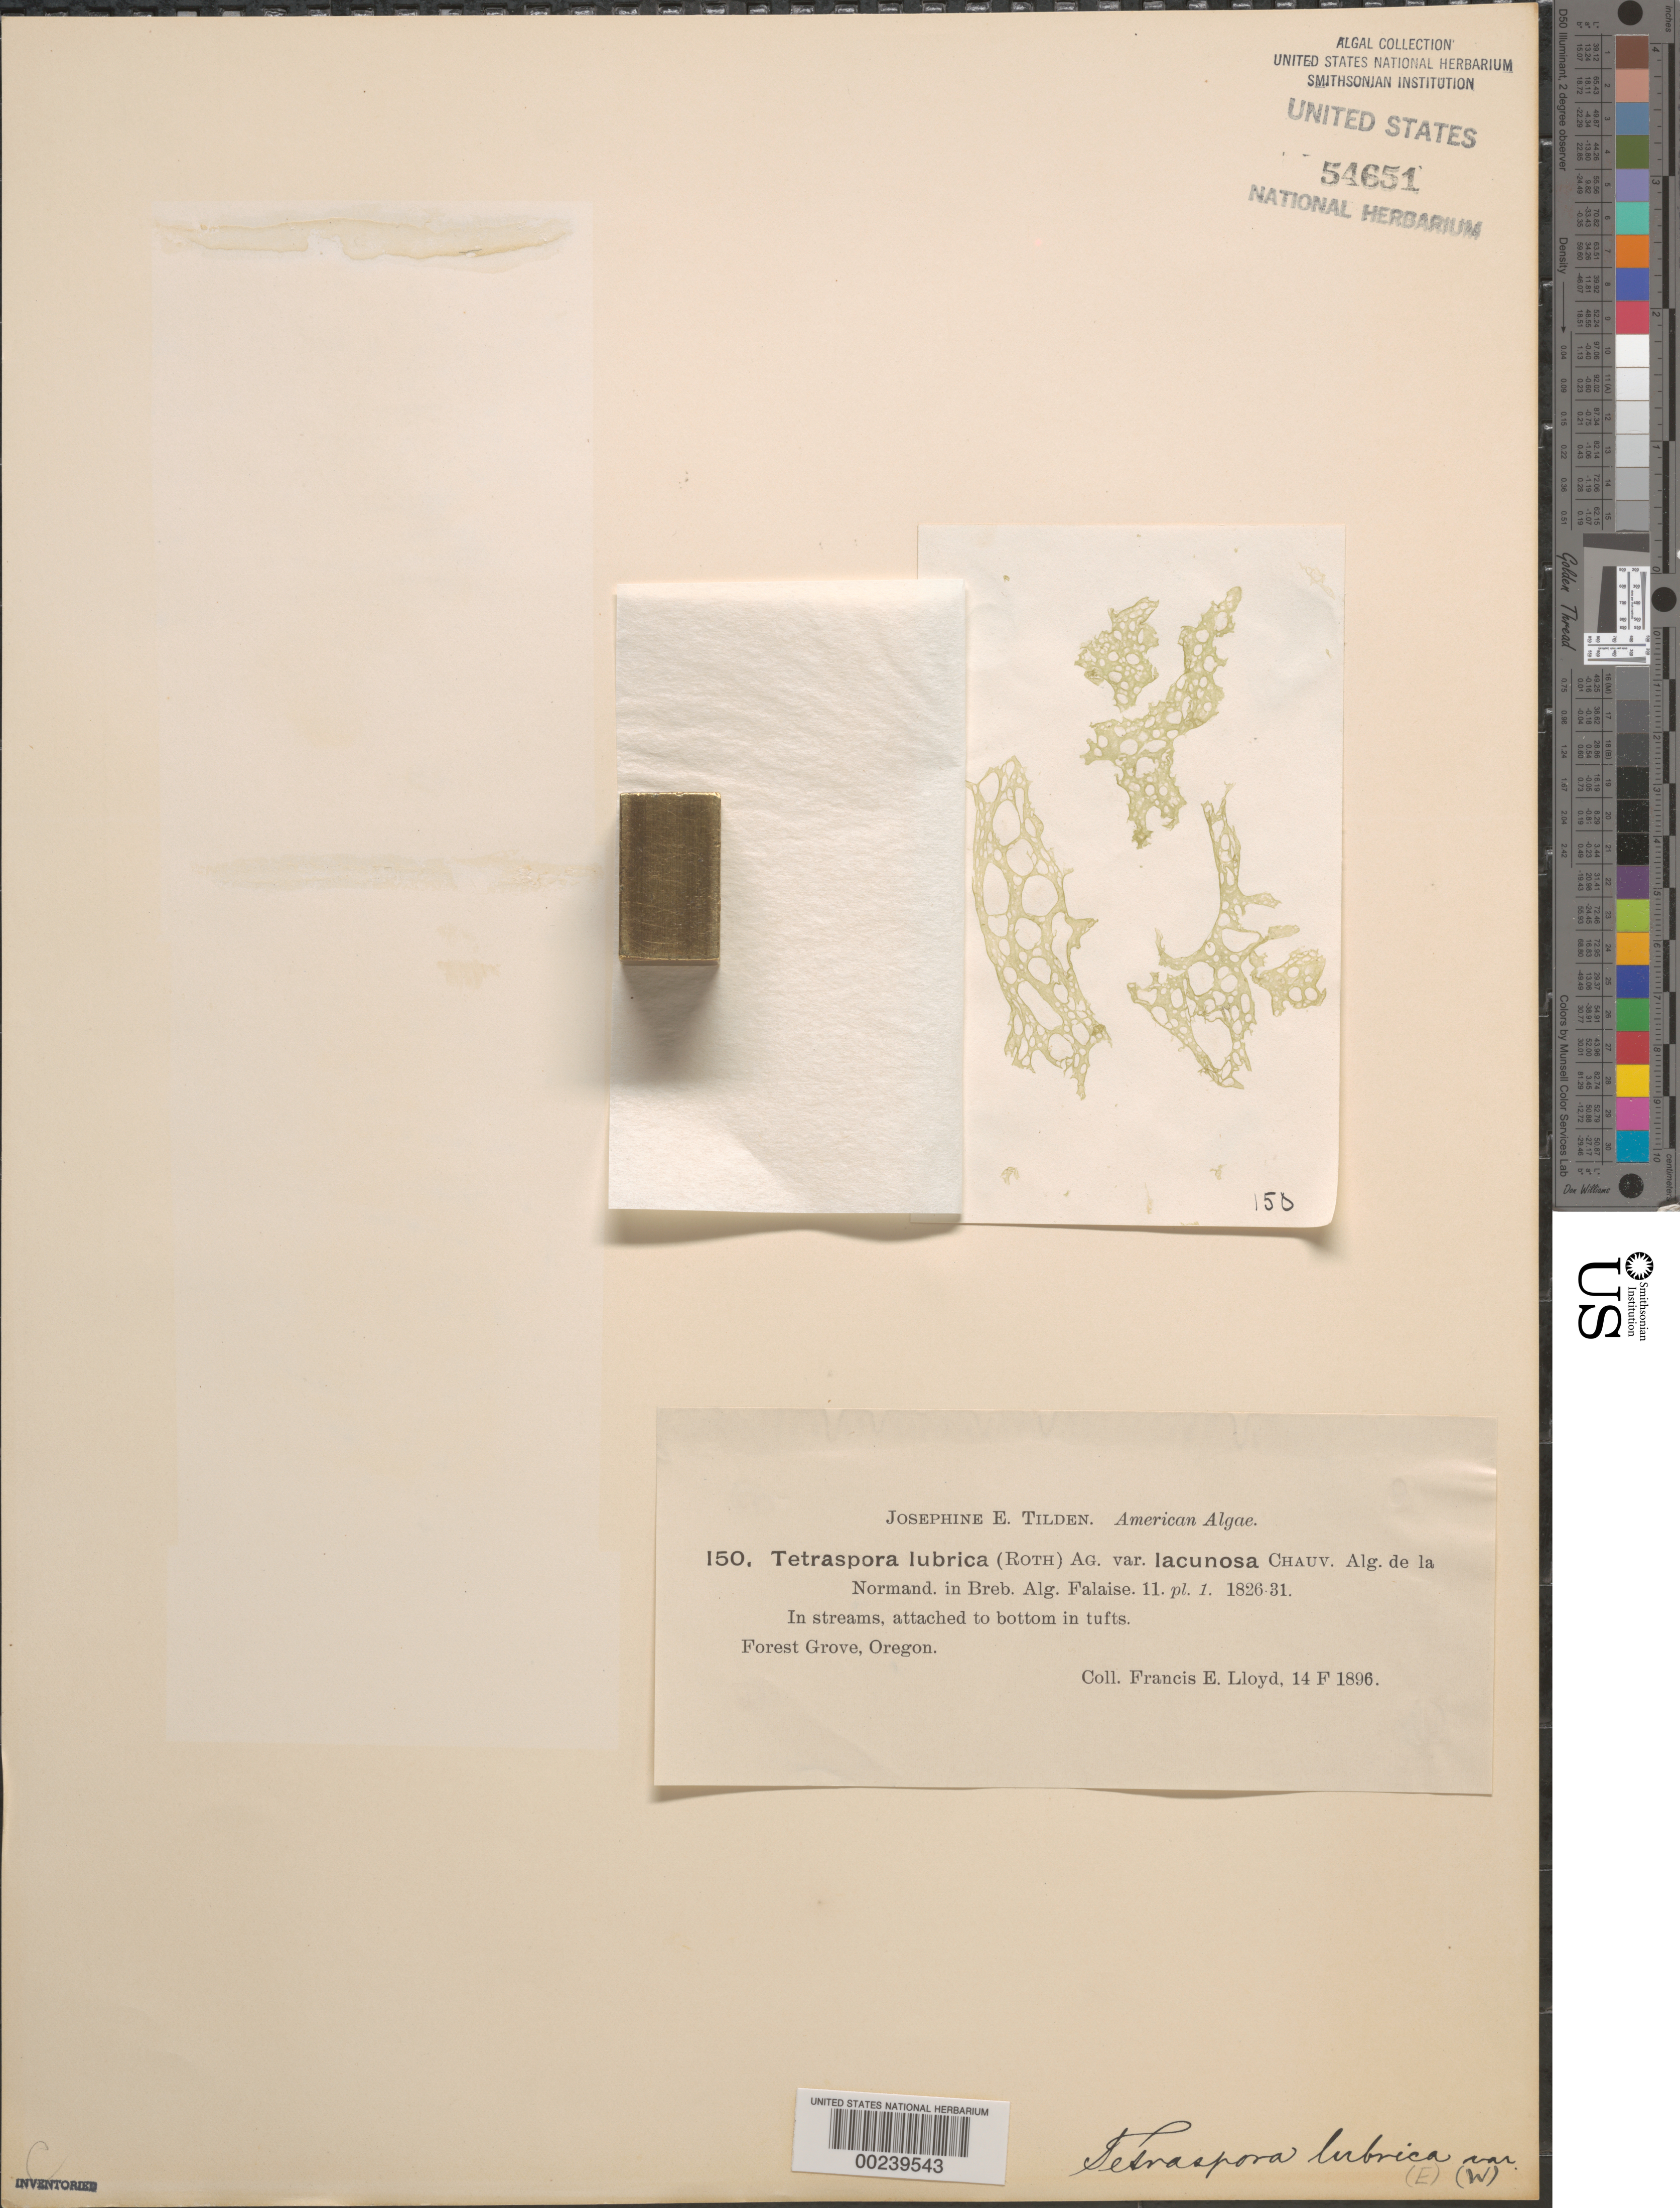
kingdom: Plantae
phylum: Chlorophyta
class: Chlorophyceae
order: Tetrasporales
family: Tetrasporaceae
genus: Tetraspora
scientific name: Tetraspora lubrica var. lacunosa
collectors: F. E. Lloyd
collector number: JET 150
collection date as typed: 14 Feb 1896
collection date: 1896-02-14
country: United States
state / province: Oregon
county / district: Washington County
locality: Forest Grove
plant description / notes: Tilden, American Algae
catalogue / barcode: US 54651